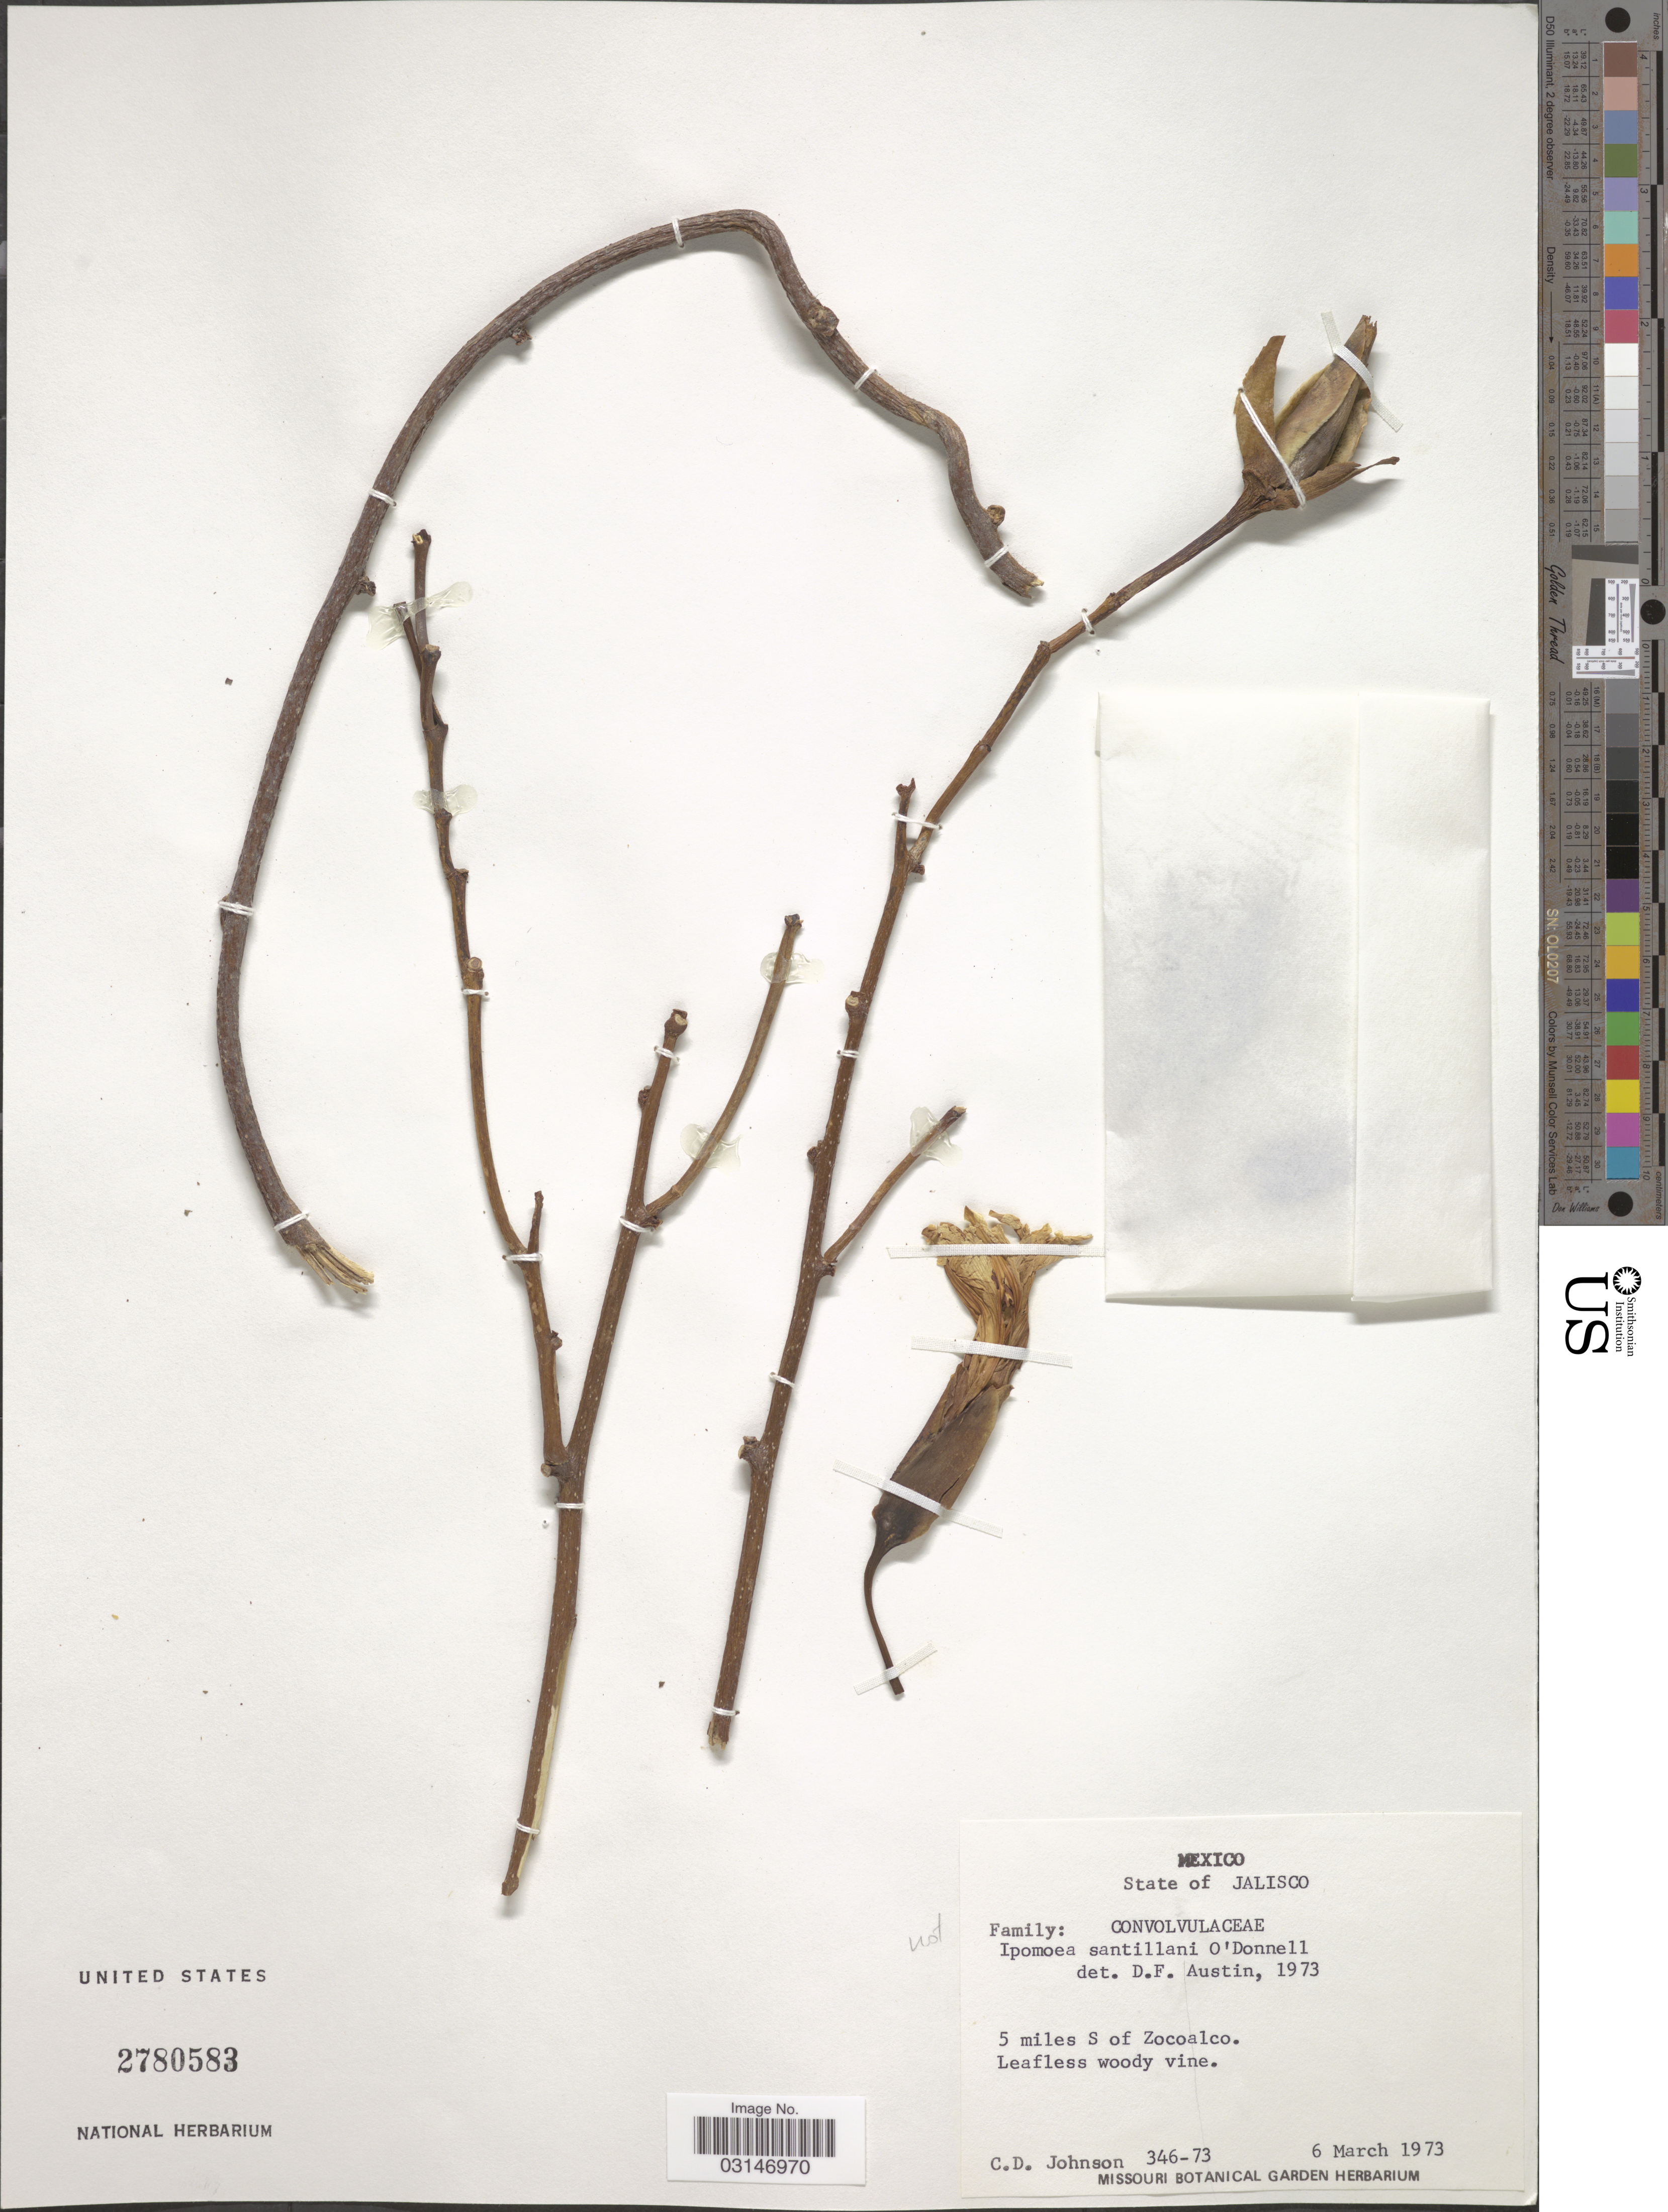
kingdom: Plantae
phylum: Tracheophyta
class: Magnoliopsida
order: Solanales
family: Convolvulaceae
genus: Distimake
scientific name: Distimake palmeri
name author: (S. Watson) A. R. Simões & Sim.-Bianch.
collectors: C. D. Johnson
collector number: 346-73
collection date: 1973-03-06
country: Mexico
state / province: Jalisco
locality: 5 miles S of Zocoalco.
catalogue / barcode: US 2780583